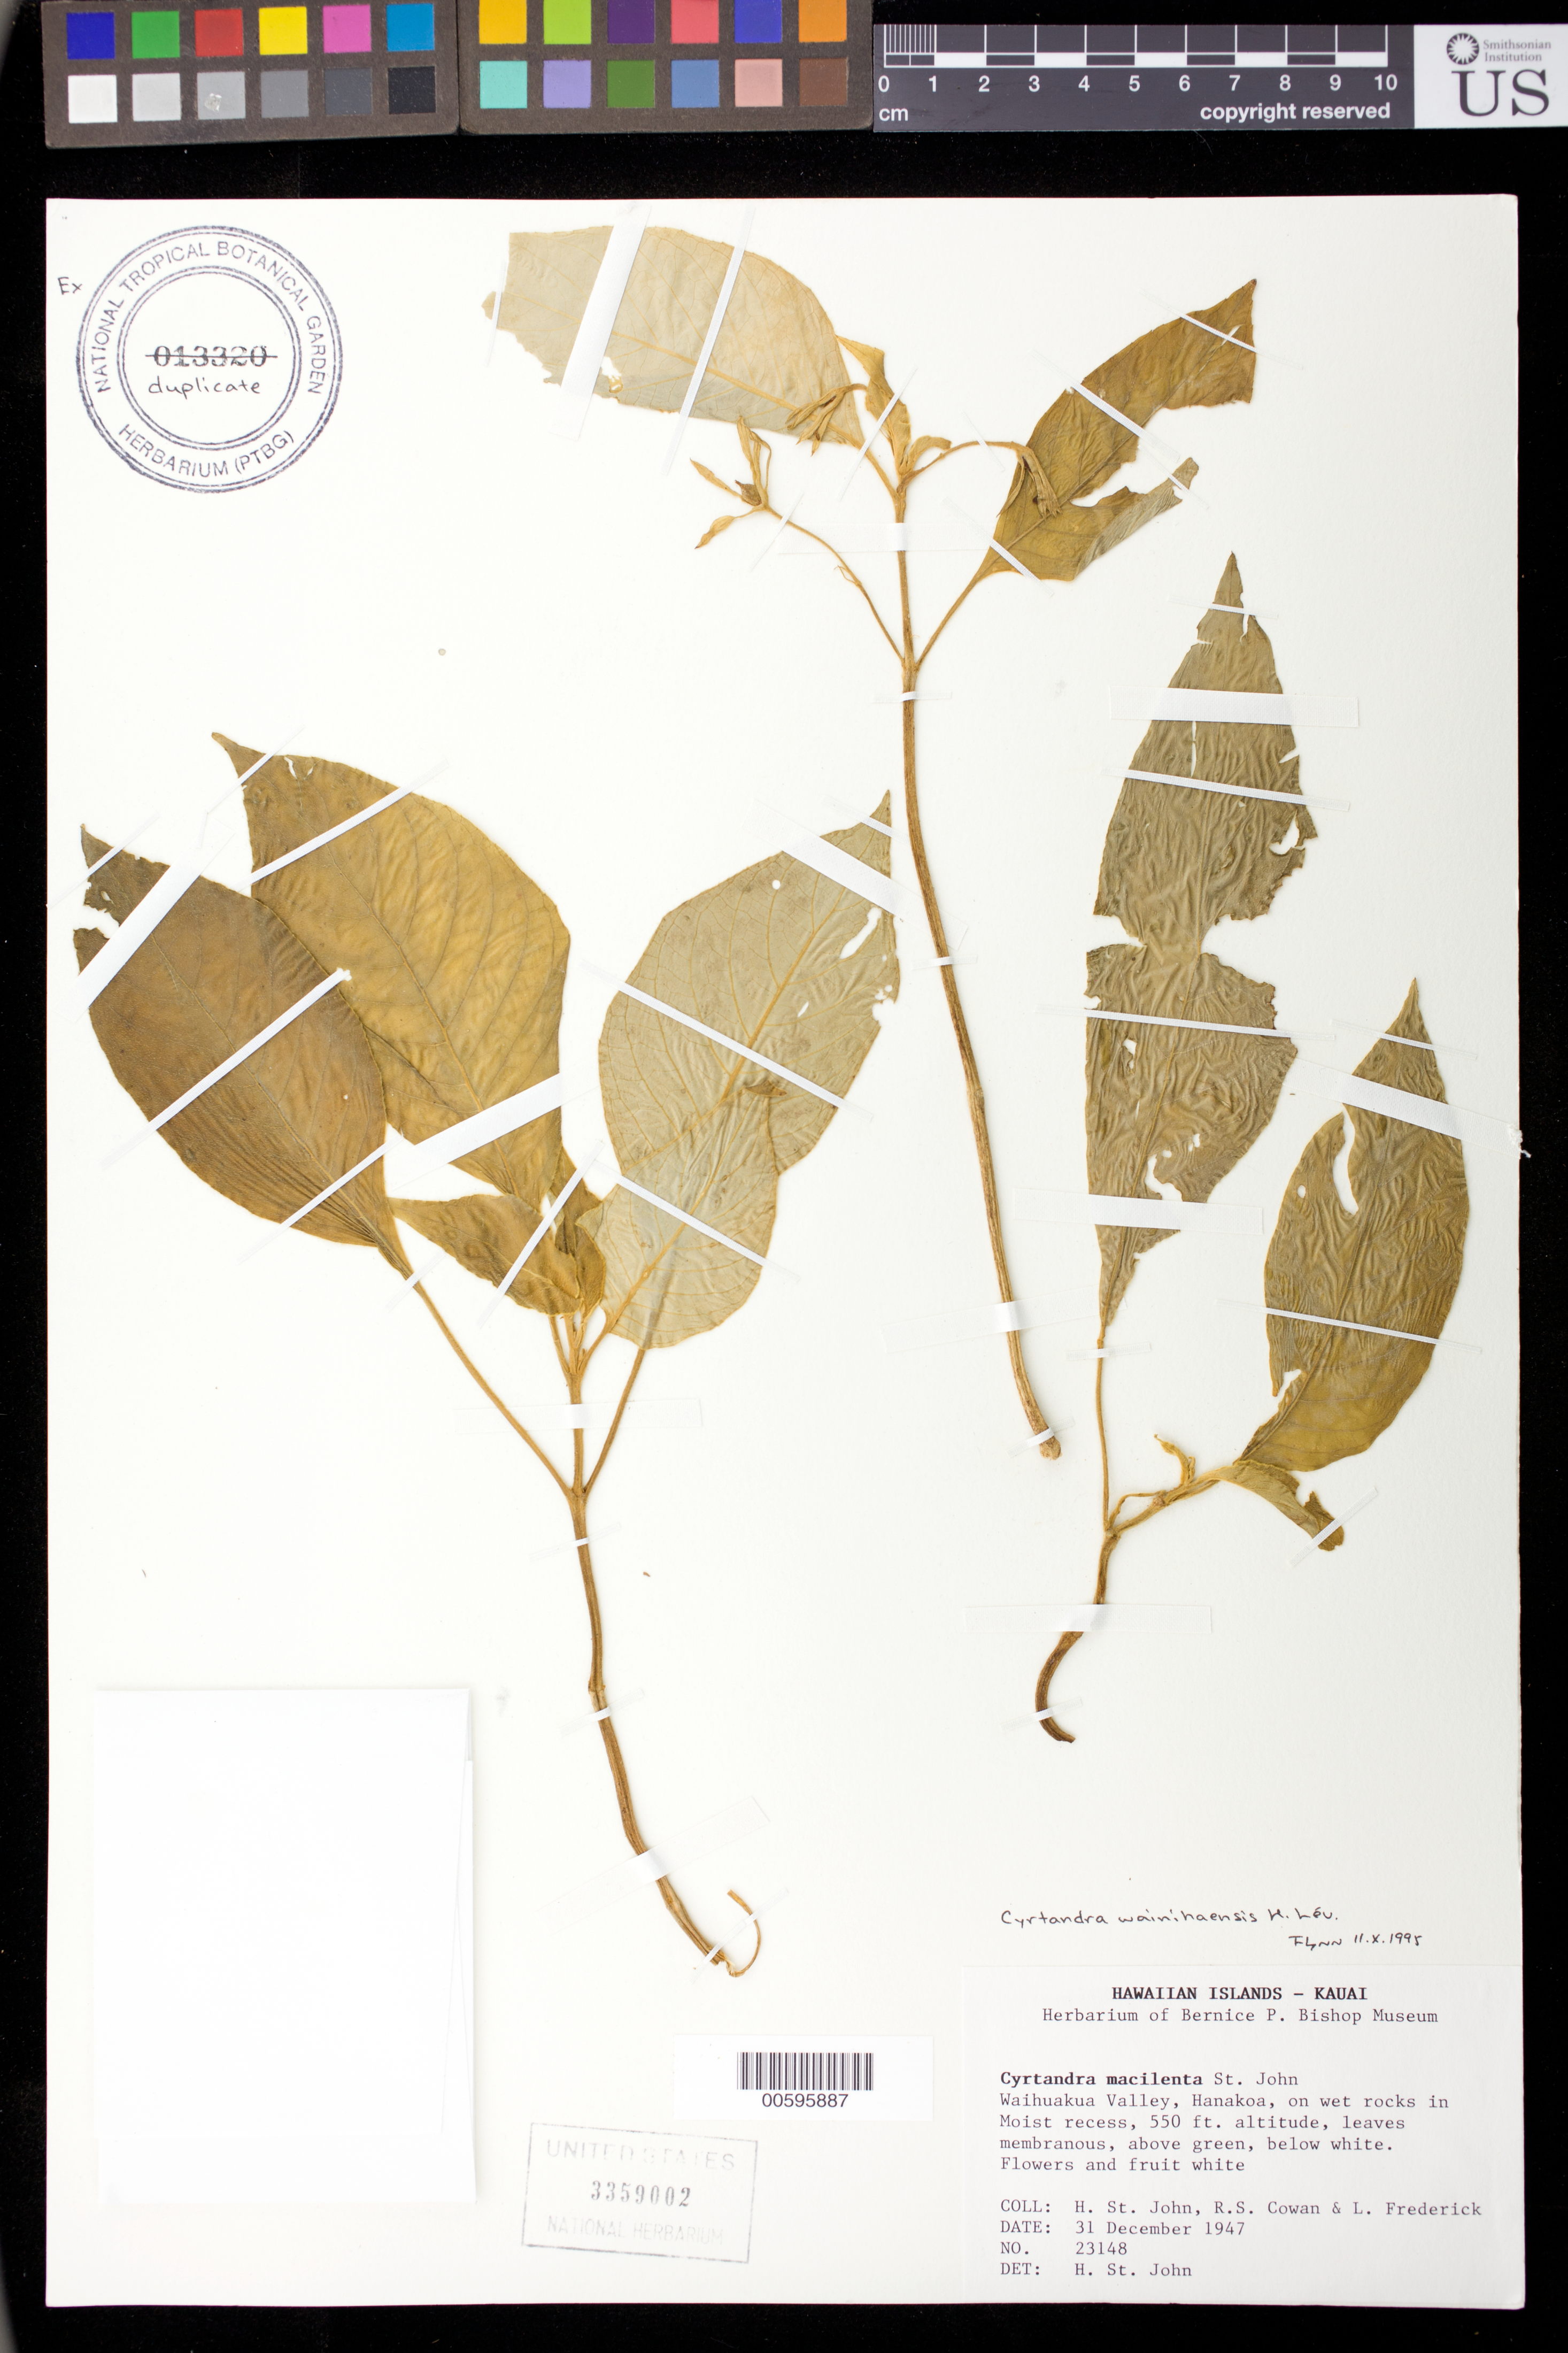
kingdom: Plantae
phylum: Tracheophyta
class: Magnoliopsida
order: Lamiales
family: Gesneriaceae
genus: Cyrtandra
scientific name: Cyrtandra wainihaensis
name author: H. Lév.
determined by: Flynn, --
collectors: H. St. John, R. S. Cowan & L. Frederick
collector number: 23148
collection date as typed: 31 Dec 1947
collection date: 1947-12-31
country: United States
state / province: Hawaii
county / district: Kauai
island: Kaua'i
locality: Waihuakua Valley, Hanakoa.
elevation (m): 168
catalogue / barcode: US 3359002